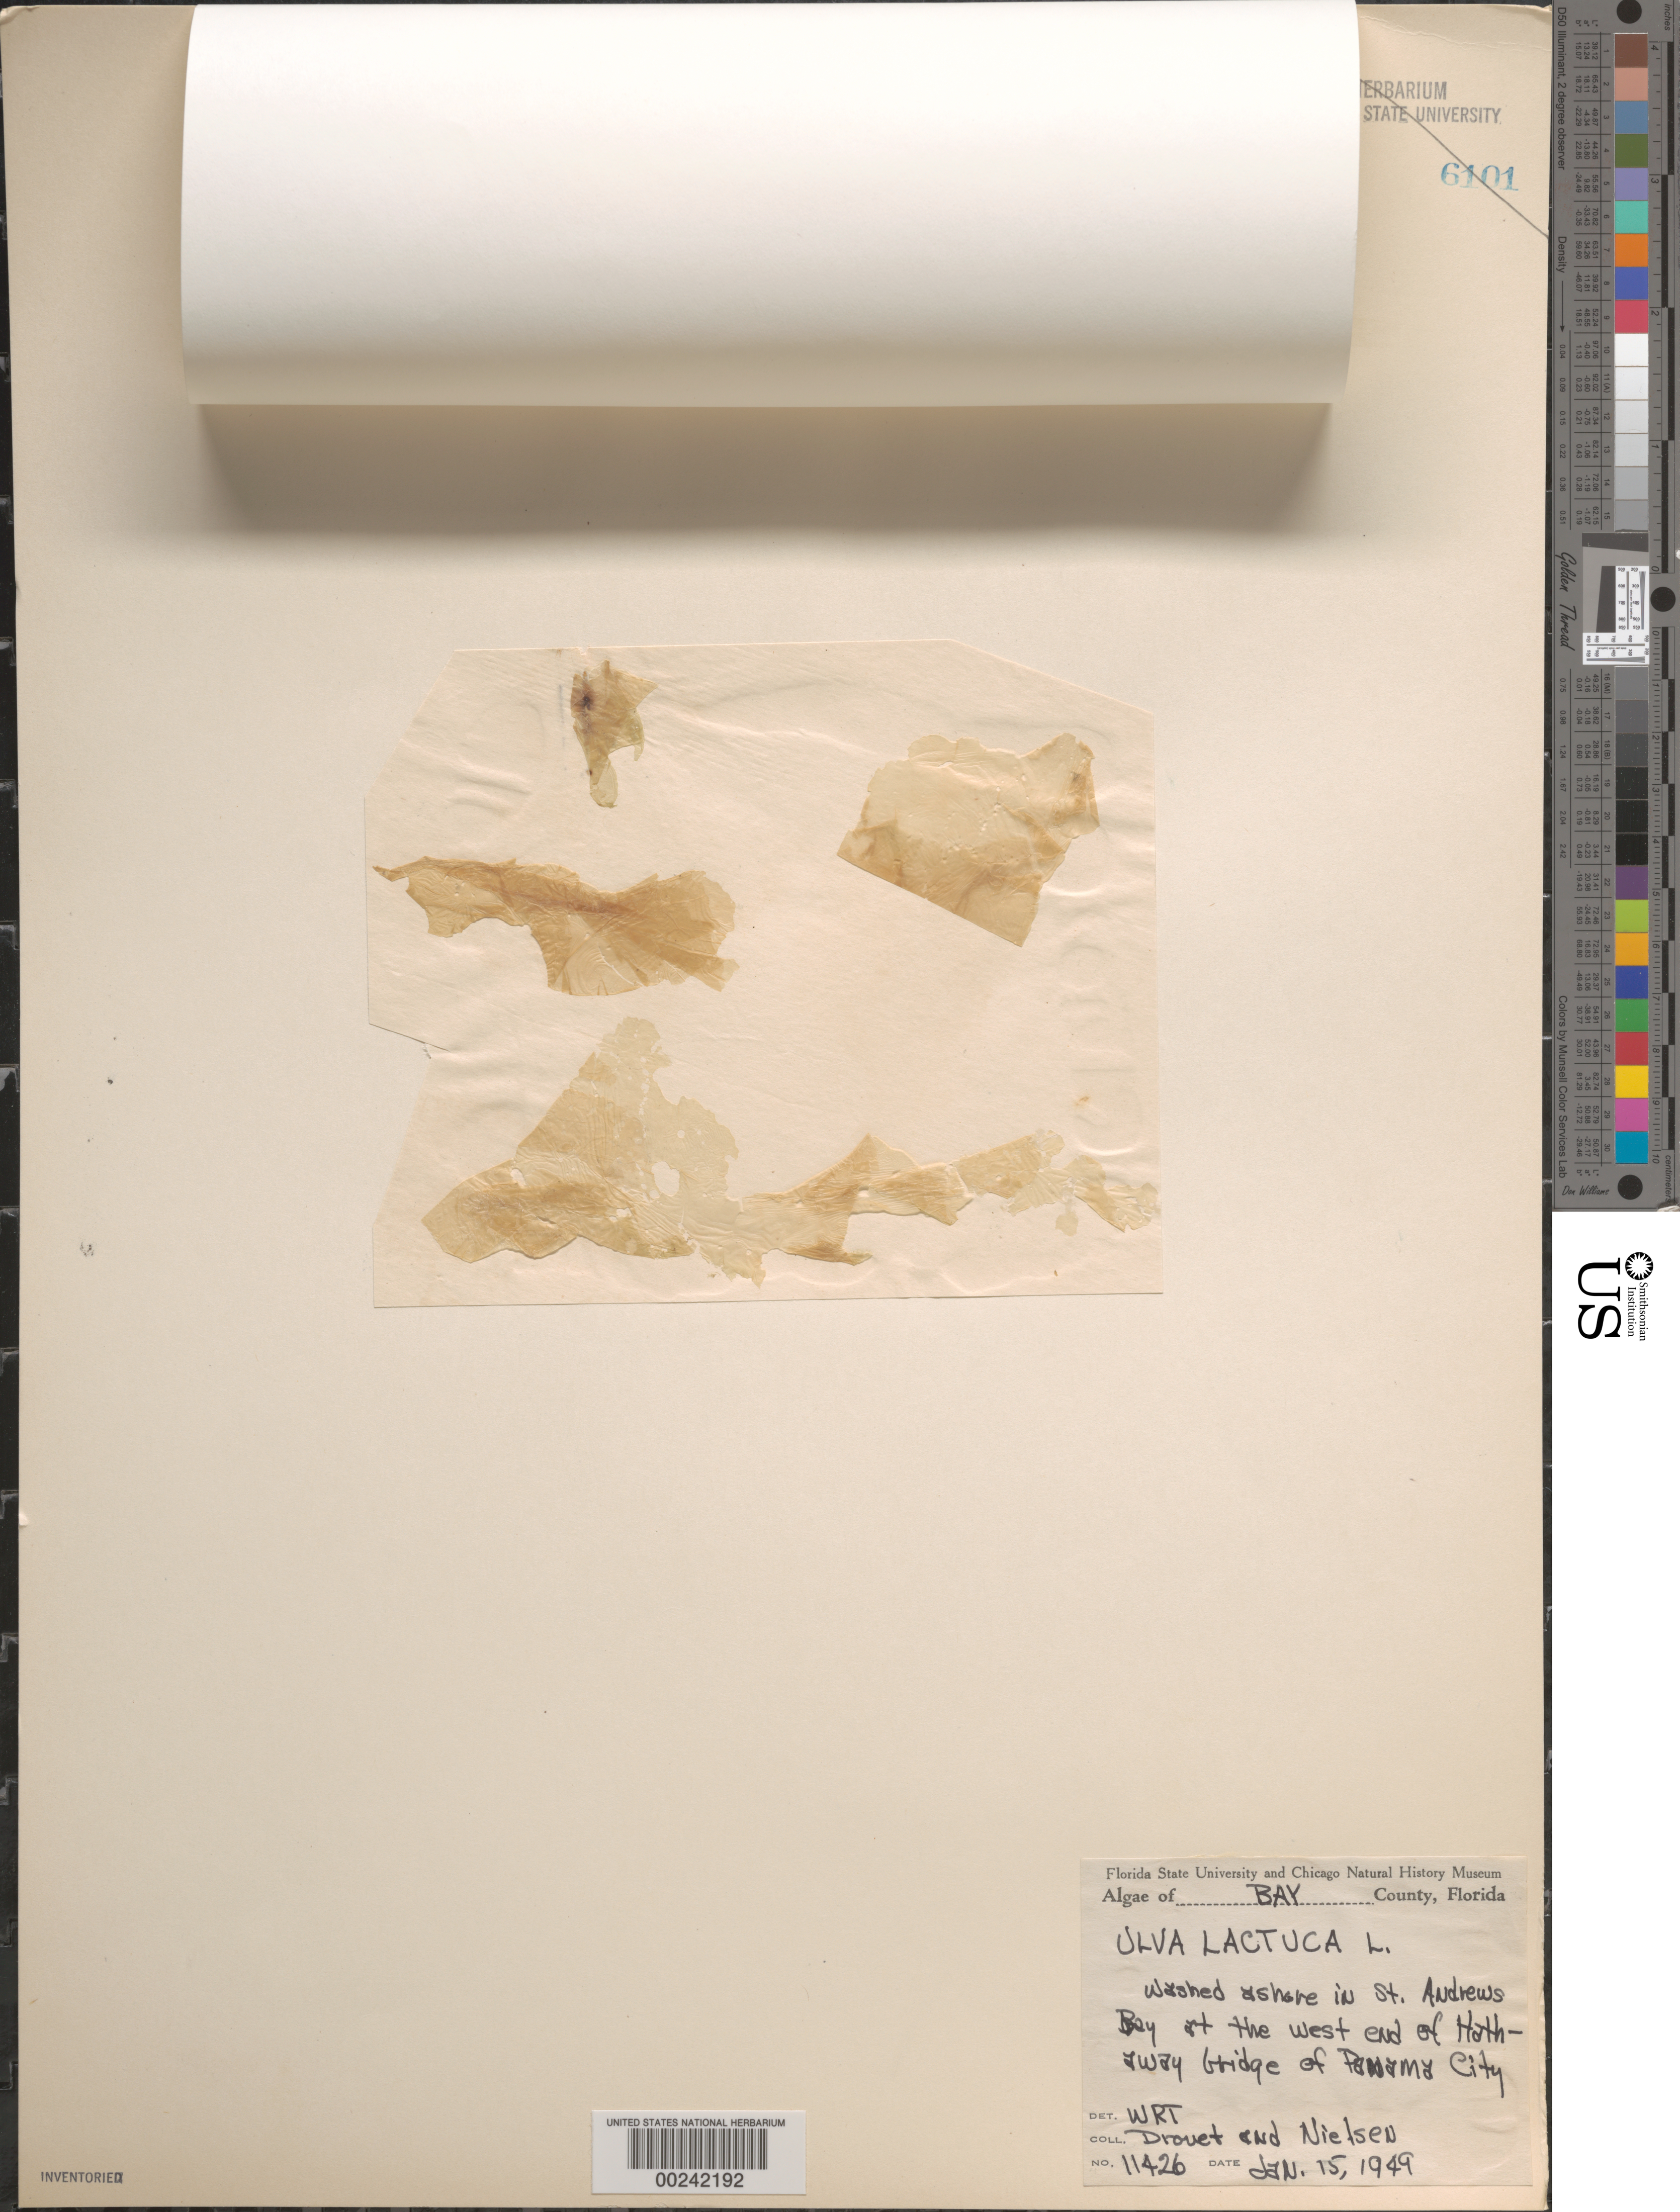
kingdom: Plantae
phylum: Chlorophyta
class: Ulvophyceae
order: Ulvales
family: Ulvaceae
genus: Ulva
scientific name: Ulva lactuca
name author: L.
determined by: Taylor, William R.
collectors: F. E. Drouet & C. S. Nielsen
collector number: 11426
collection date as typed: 15 Jan 1949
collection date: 1949-01-15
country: United States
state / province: Florida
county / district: Bay County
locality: St. Andrew Bay, Hathaway Bridge, Panama City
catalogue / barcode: US 20580